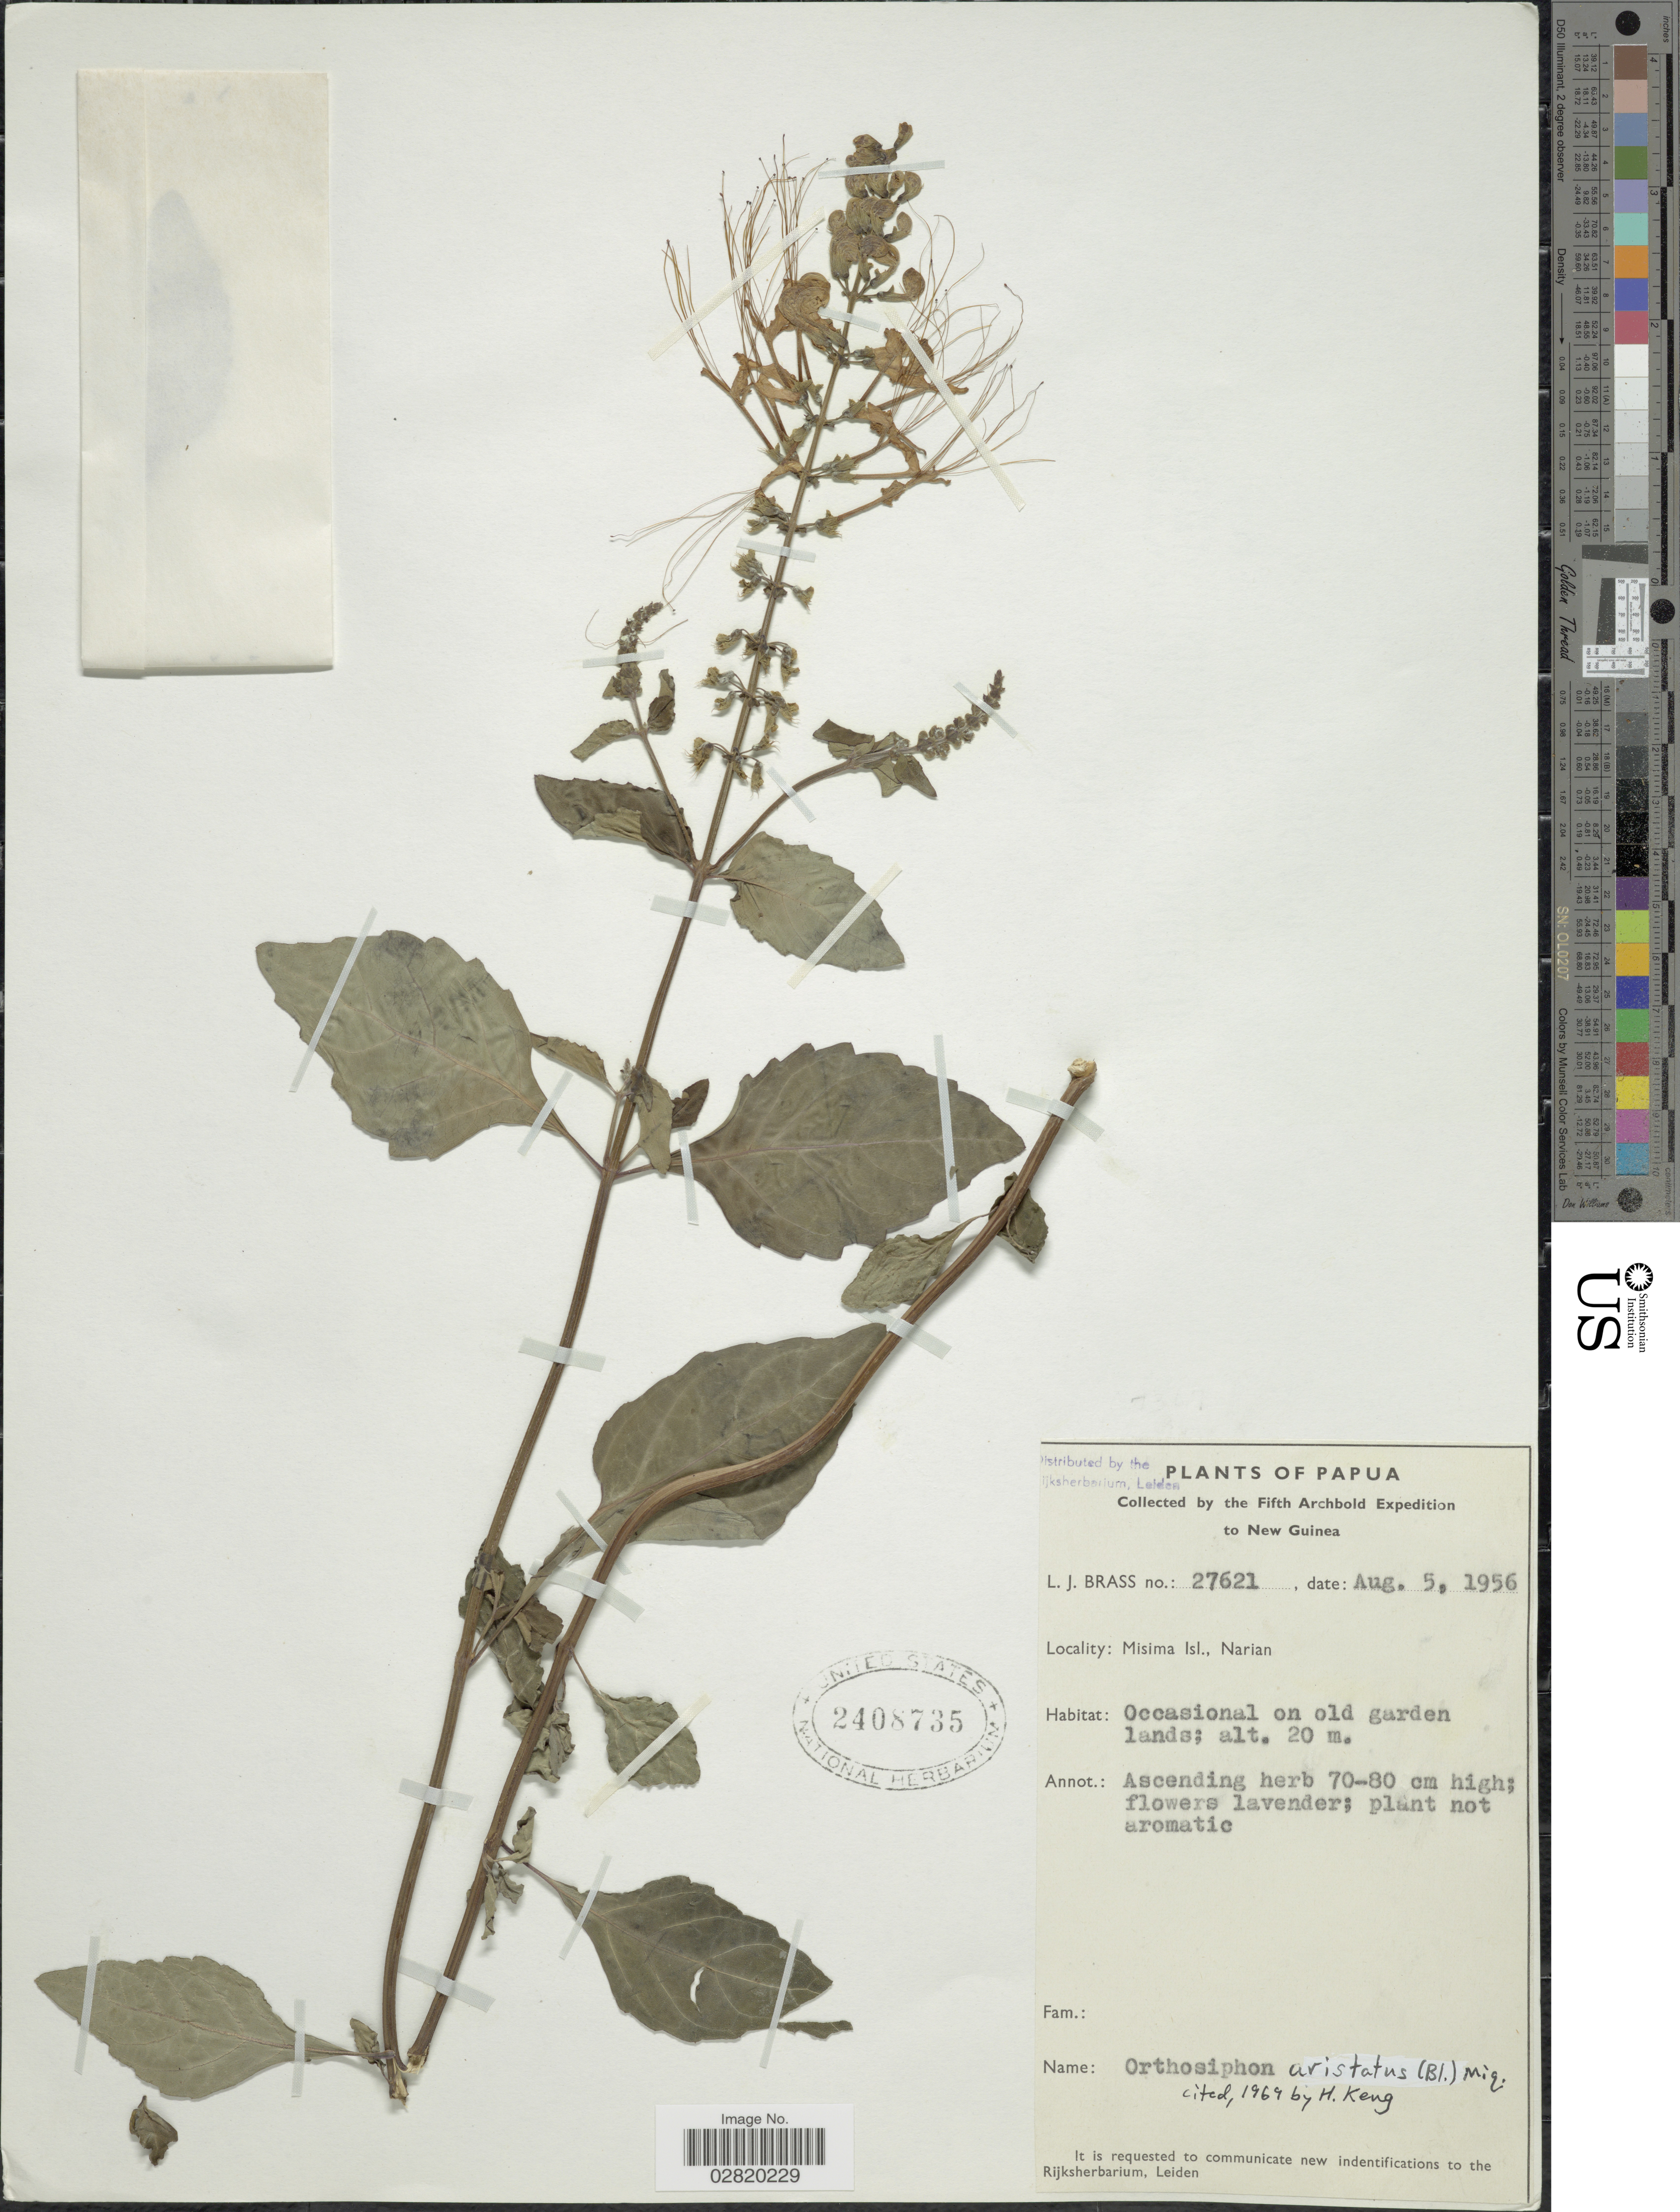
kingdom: Plantae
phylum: Tracheophyta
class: Magnoliopsida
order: Lamiales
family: Lamiaceae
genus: Orthosiphon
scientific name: Orthosiphon aristatus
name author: (Blume) Miq.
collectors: L. J. Brass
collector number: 27621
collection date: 1956-08-05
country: Papua New Guinea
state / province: Milne Bay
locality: Papua. New Guinea. Misima Isl., Narian.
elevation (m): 20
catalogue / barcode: US 2408735